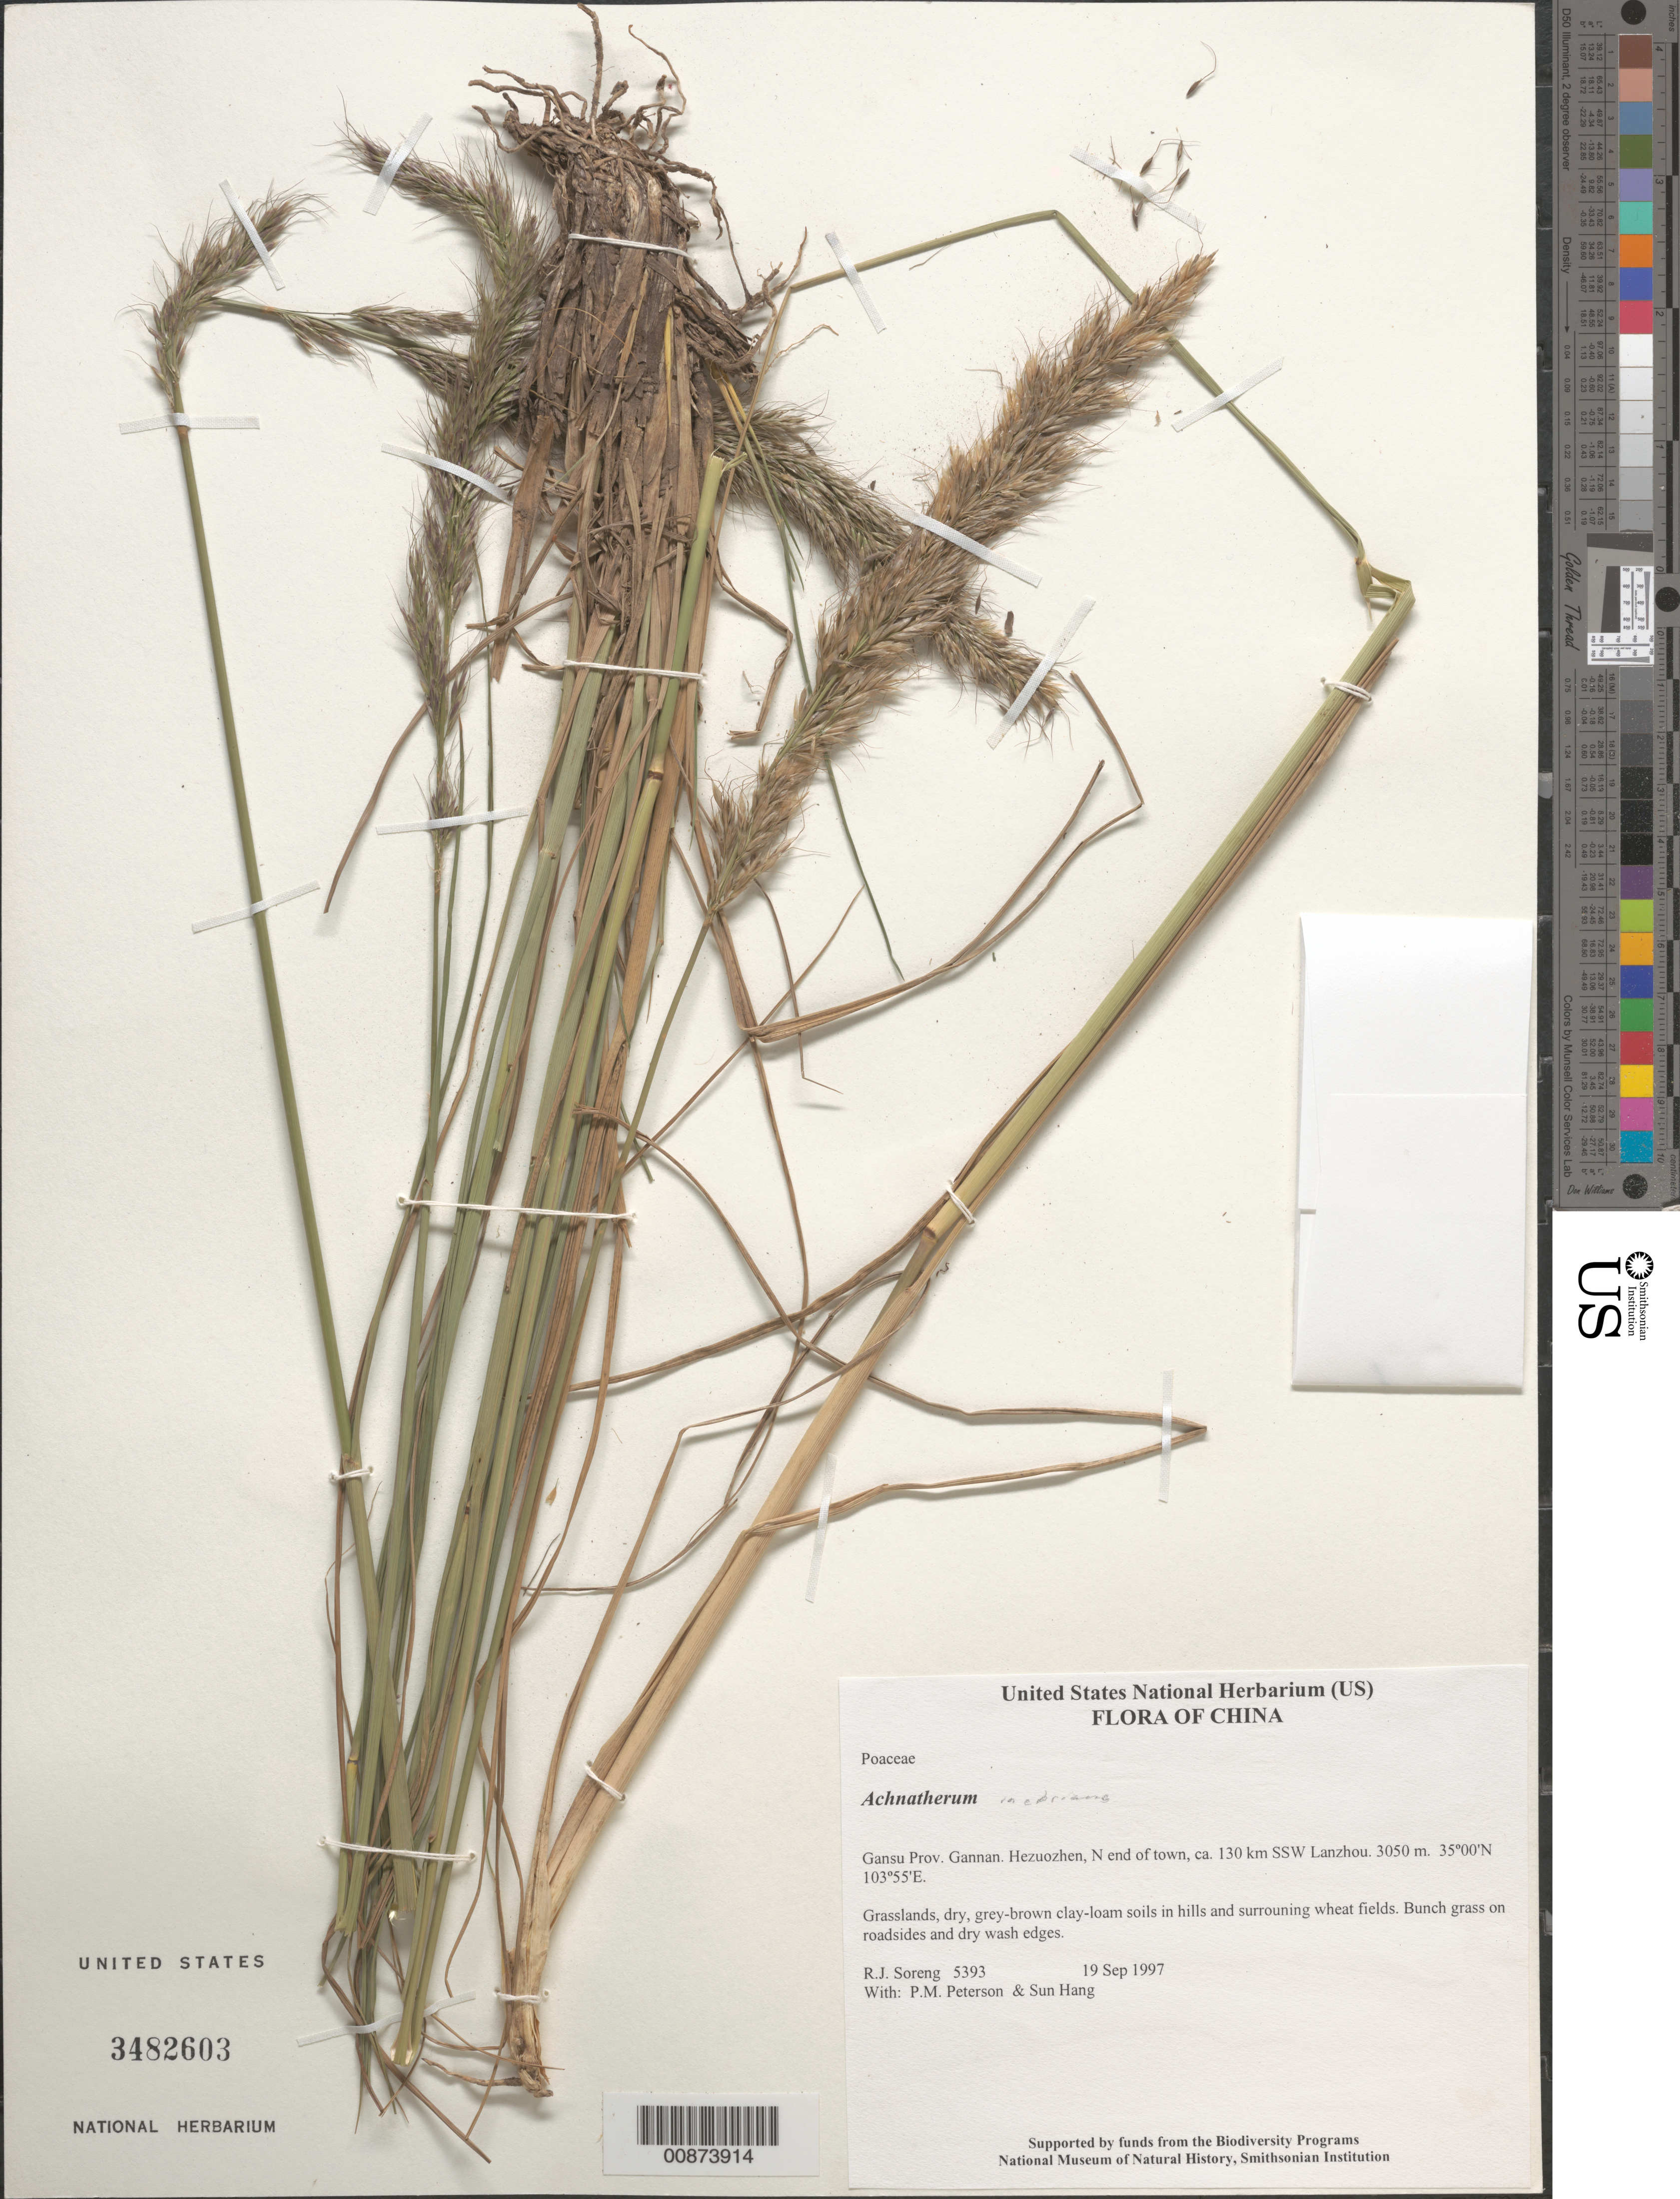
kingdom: Plantae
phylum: Tracheophyta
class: Liliopsida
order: Poales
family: Poaceae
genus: Achnatherum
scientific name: Achnatherum inebrians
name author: (Hance) Keng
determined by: Soreng, Robert J., Research Associate (BOT), Smithsonian Institution - National Museum of Natural History (UNITED STATES)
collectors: R. J. Soreng, P. M. Peterson & Sun Hang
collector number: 5393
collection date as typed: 19 Sep 1997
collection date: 1997-09-19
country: China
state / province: Gansu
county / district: Gannan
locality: Hezuozhen, N end of town, ca. 130 km SSW Lanzhou.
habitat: Grasslands, dry, grey-brown clay-loam soils in hills and surrouning wheat fields.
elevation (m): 3050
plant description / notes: KUN, PE, US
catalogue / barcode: US 3482603